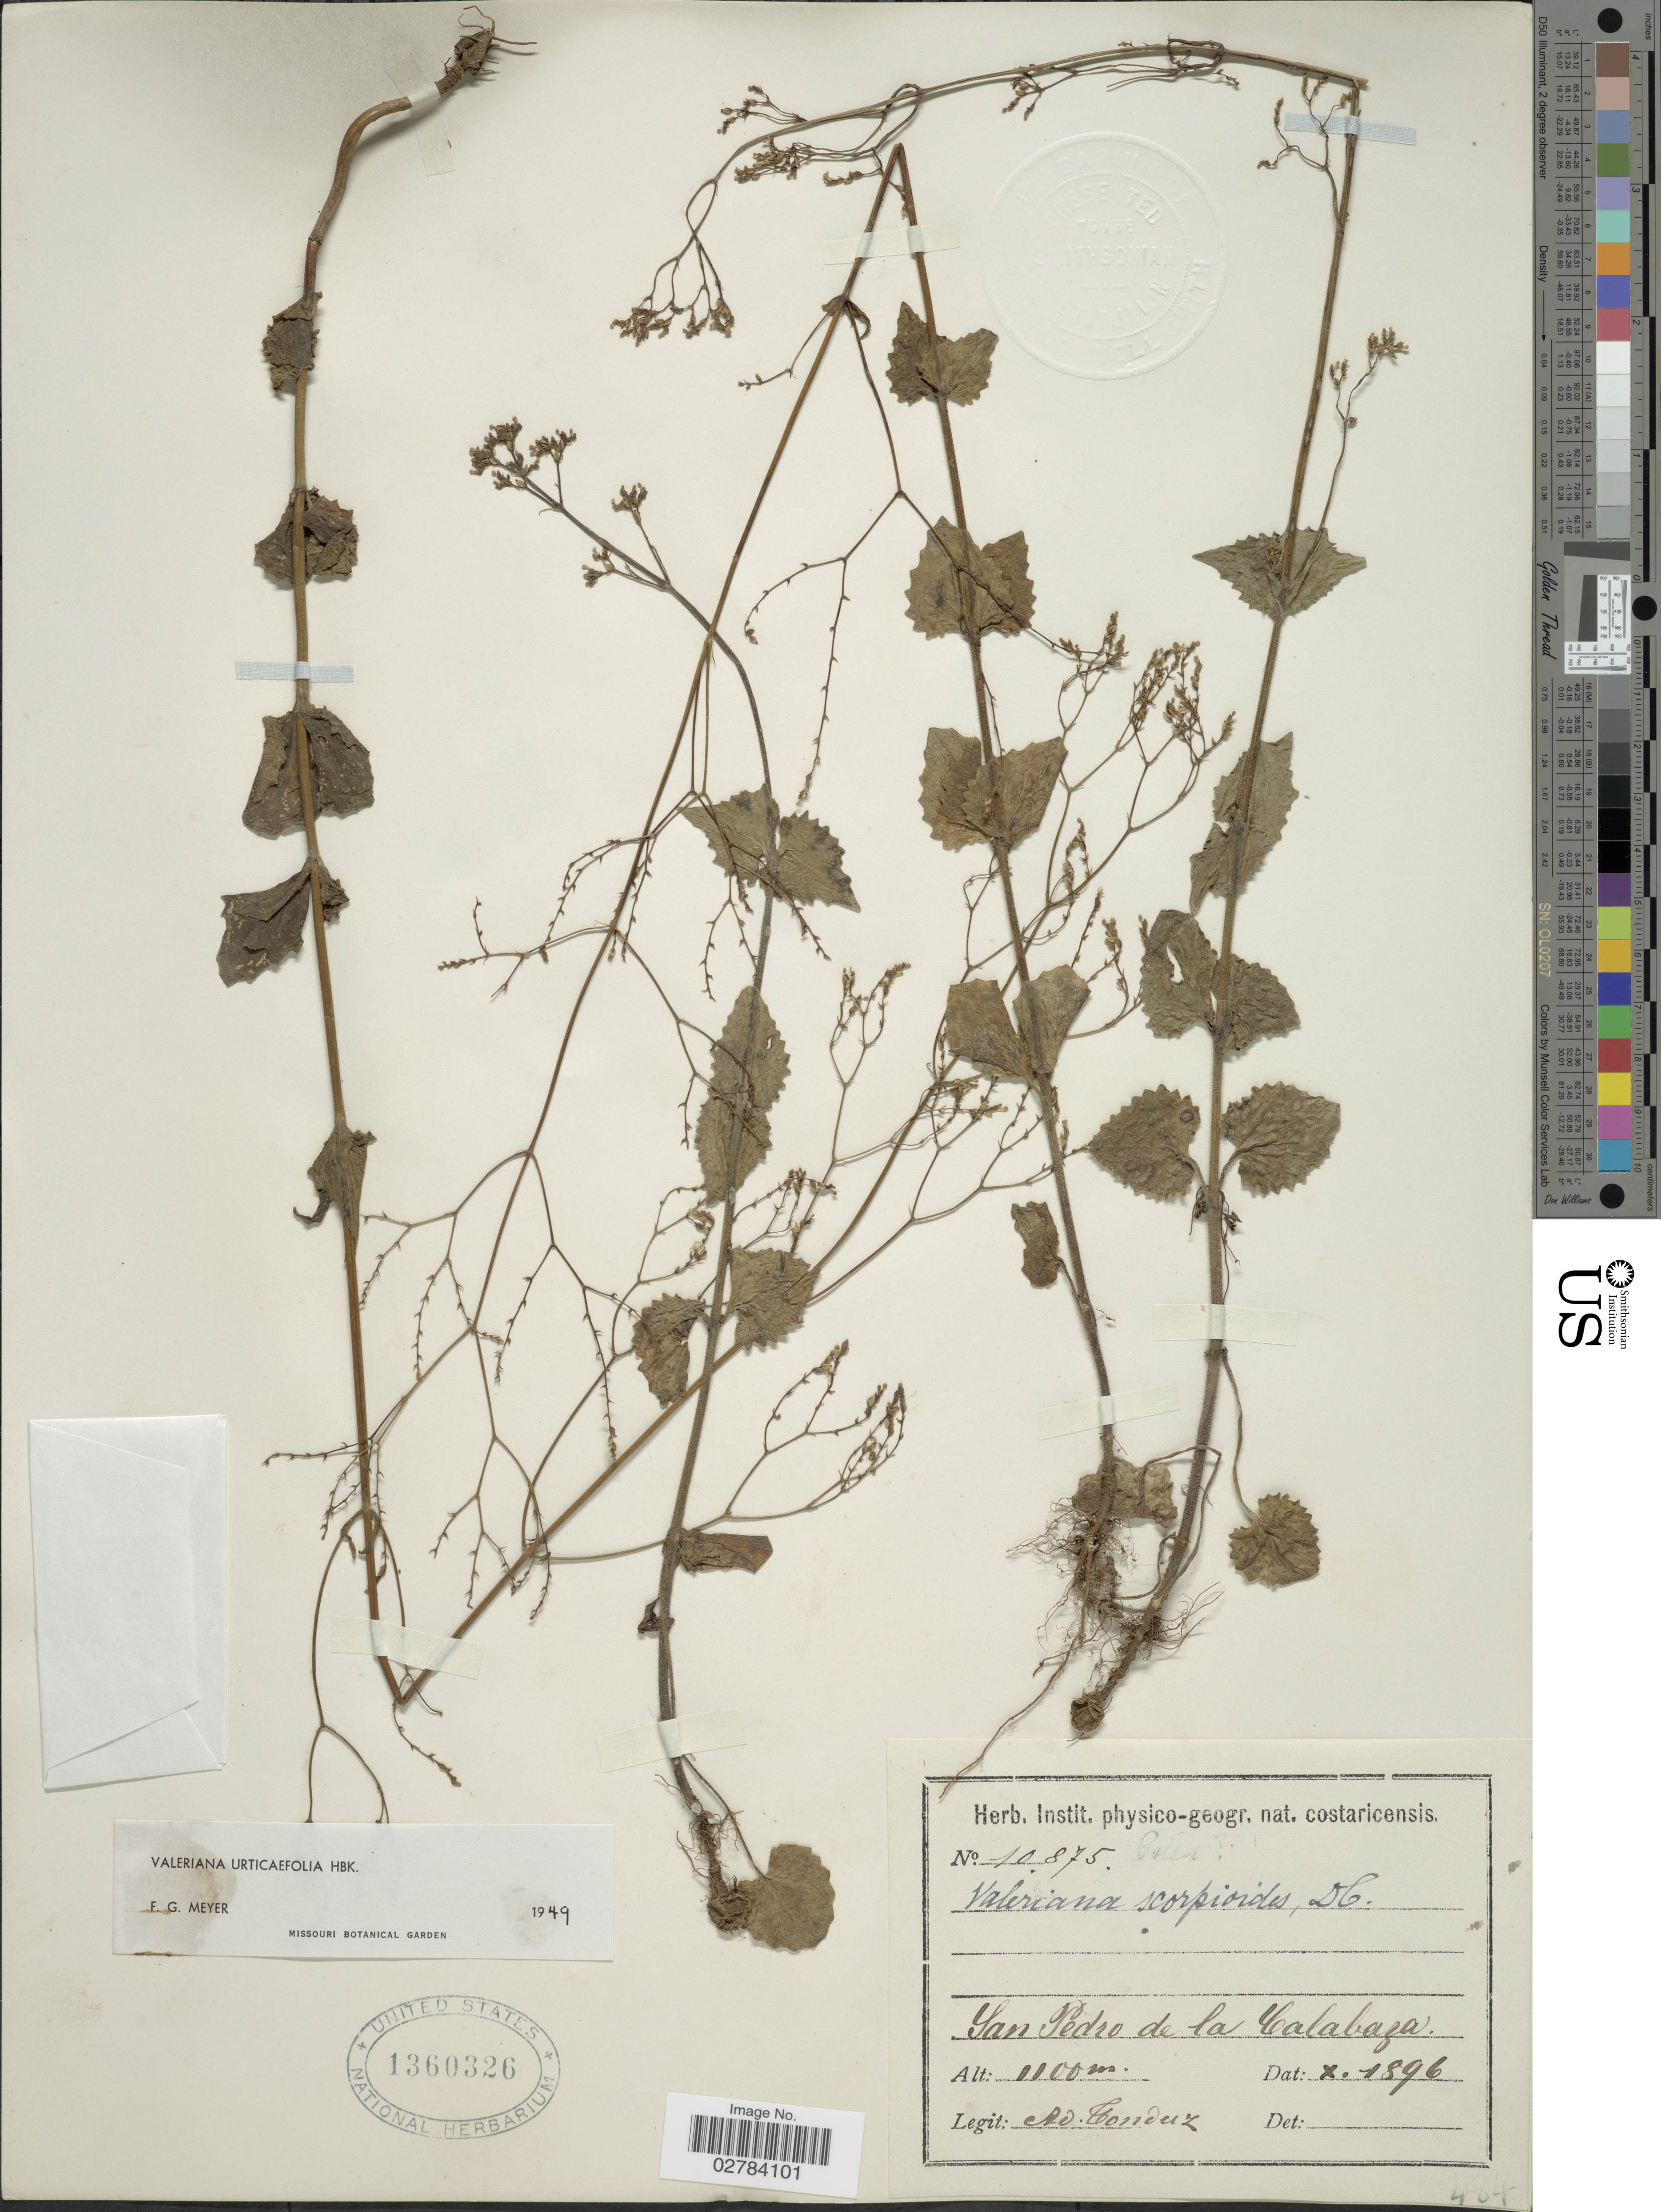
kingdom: Plantae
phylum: Tracheophyta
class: Magnoliopsida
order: Dipsacales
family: Caprifoliaceae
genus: Valeriana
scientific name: Valeriana urticaefolia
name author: Kunth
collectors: A. Tonduz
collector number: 10875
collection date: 1896-10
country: Costa Rica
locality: San Pedro de la Calabaza.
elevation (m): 1100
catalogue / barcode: US 1360326